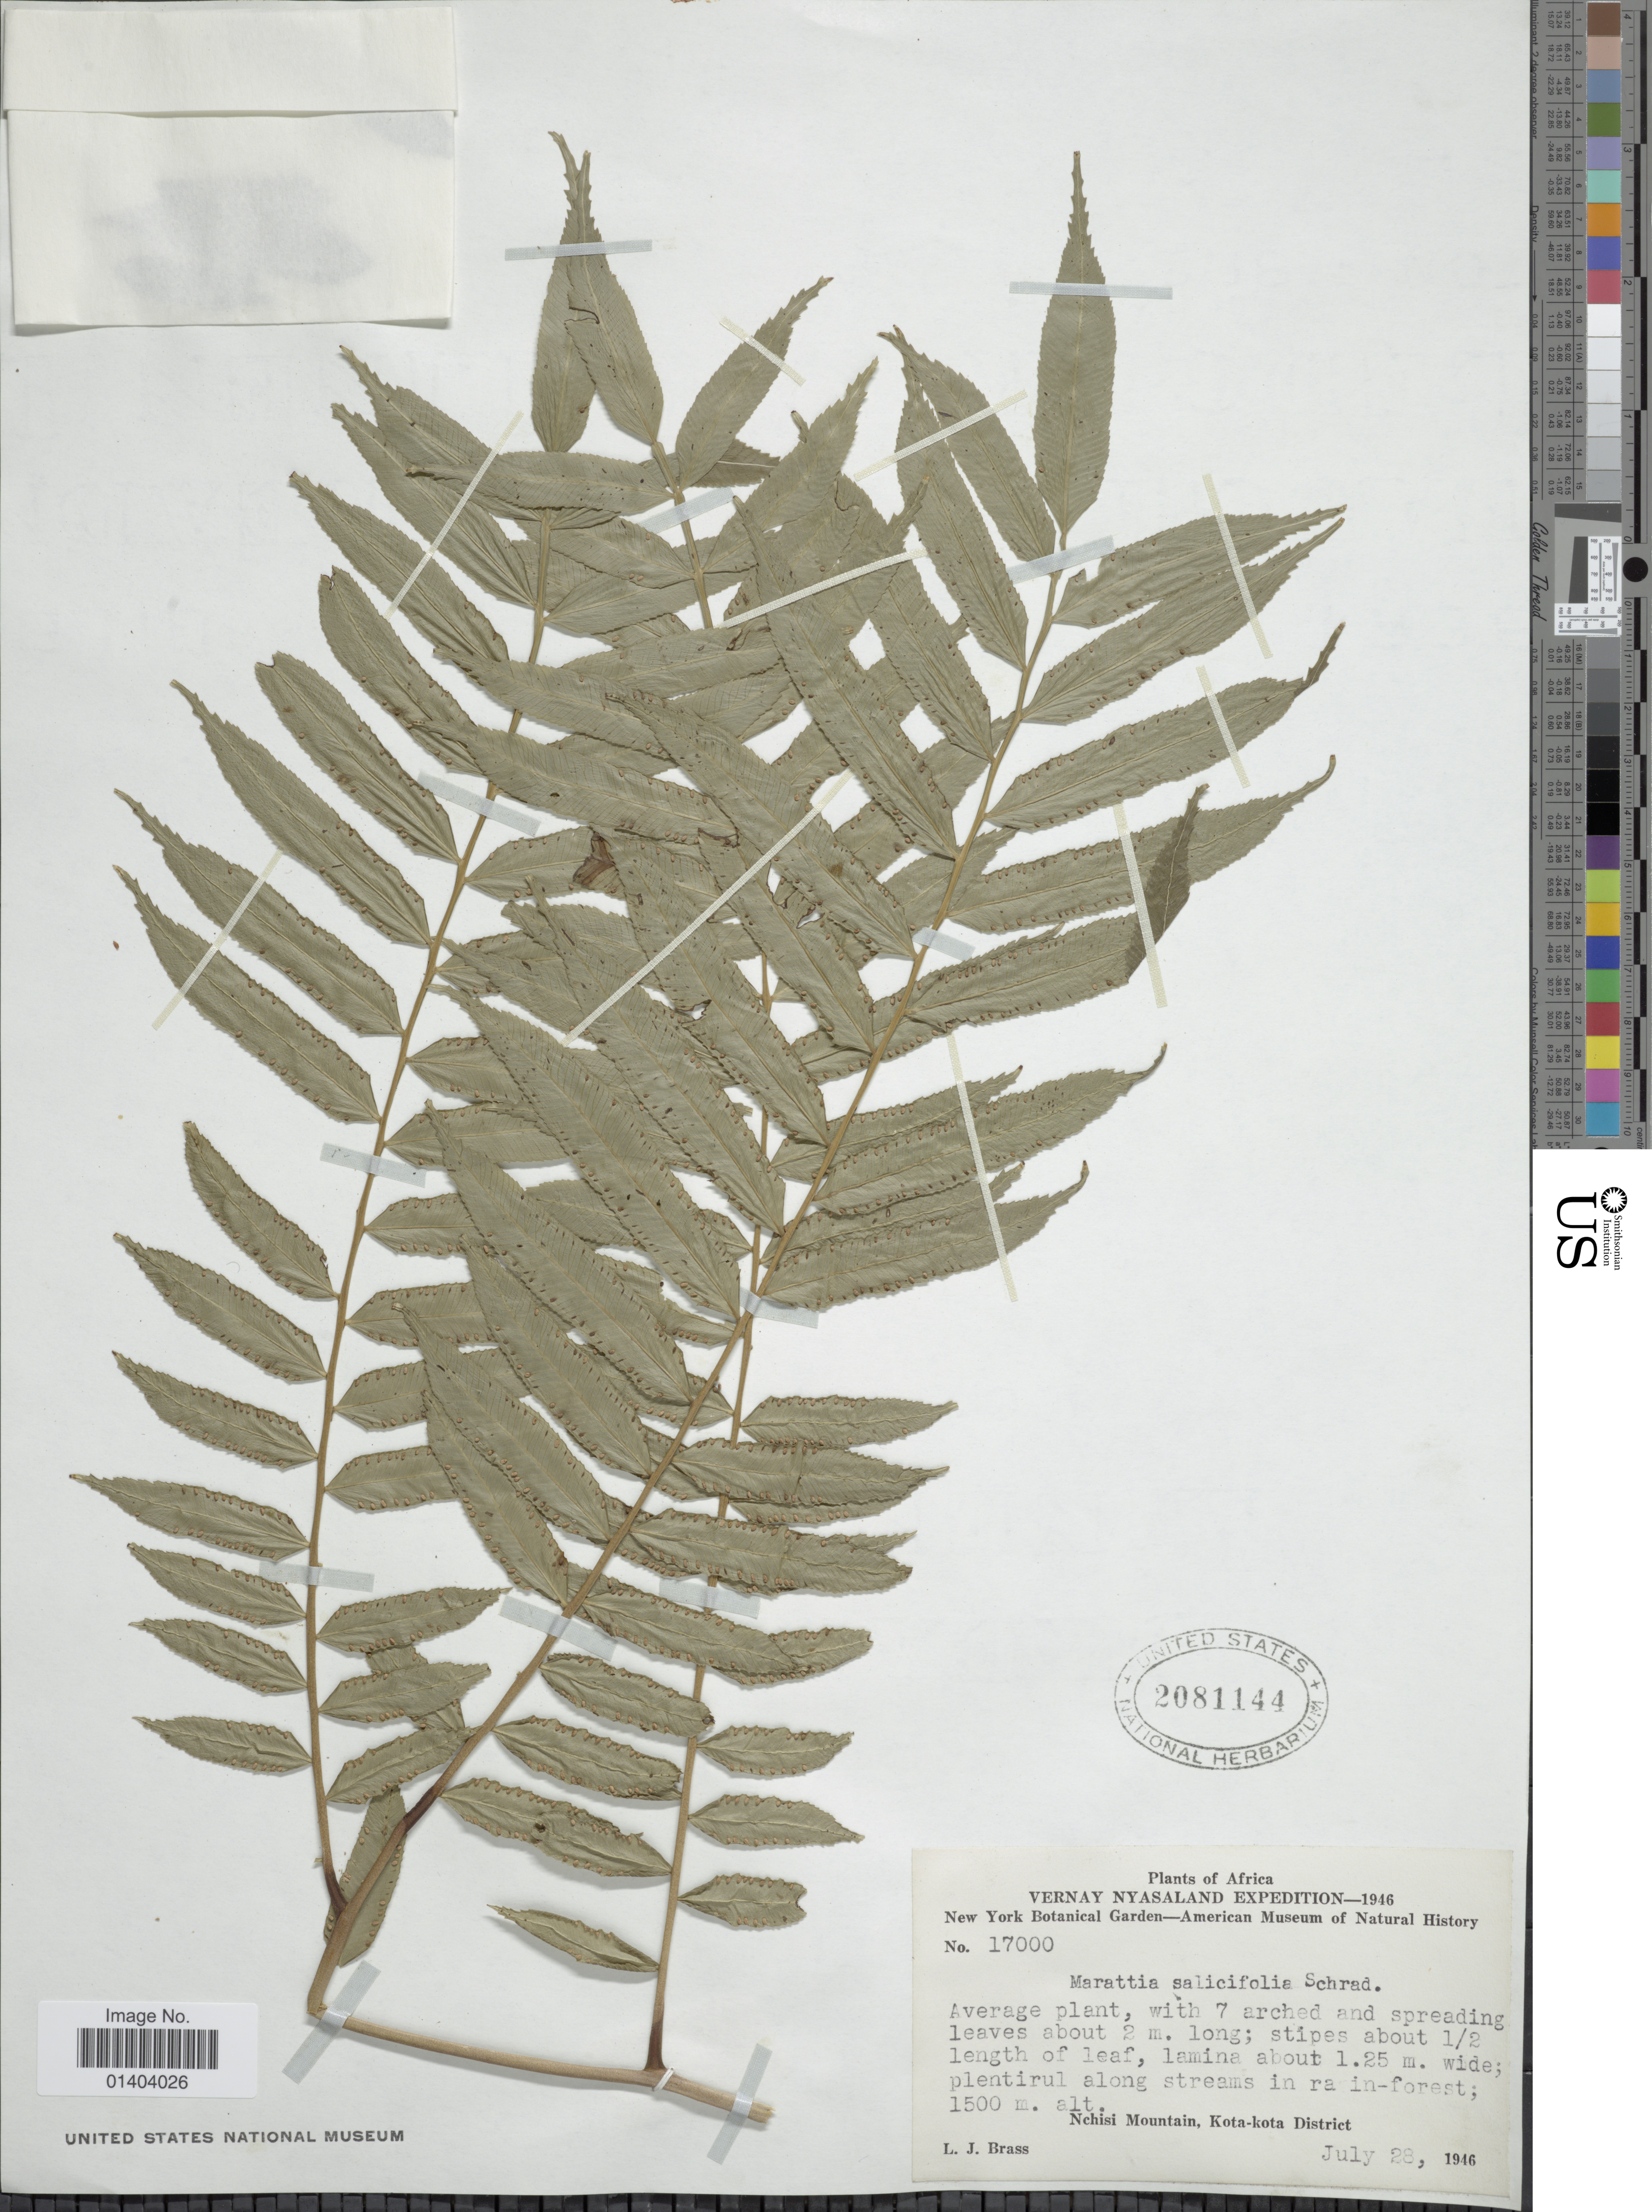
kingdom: Plantae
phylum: Tracheophyta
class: Polypodiopsida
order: Marattiales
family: Marattiaceae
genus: Ptisana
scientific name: Ptisana fraxinea var. salicifolia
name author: (Schrad.) Murdock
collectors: L. J. Brass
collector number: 17000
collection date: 1946-07-28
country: Malawi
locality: Africa, Nchisi Mountain, Kota-kota District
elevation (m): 1500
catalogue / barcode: US 2081144